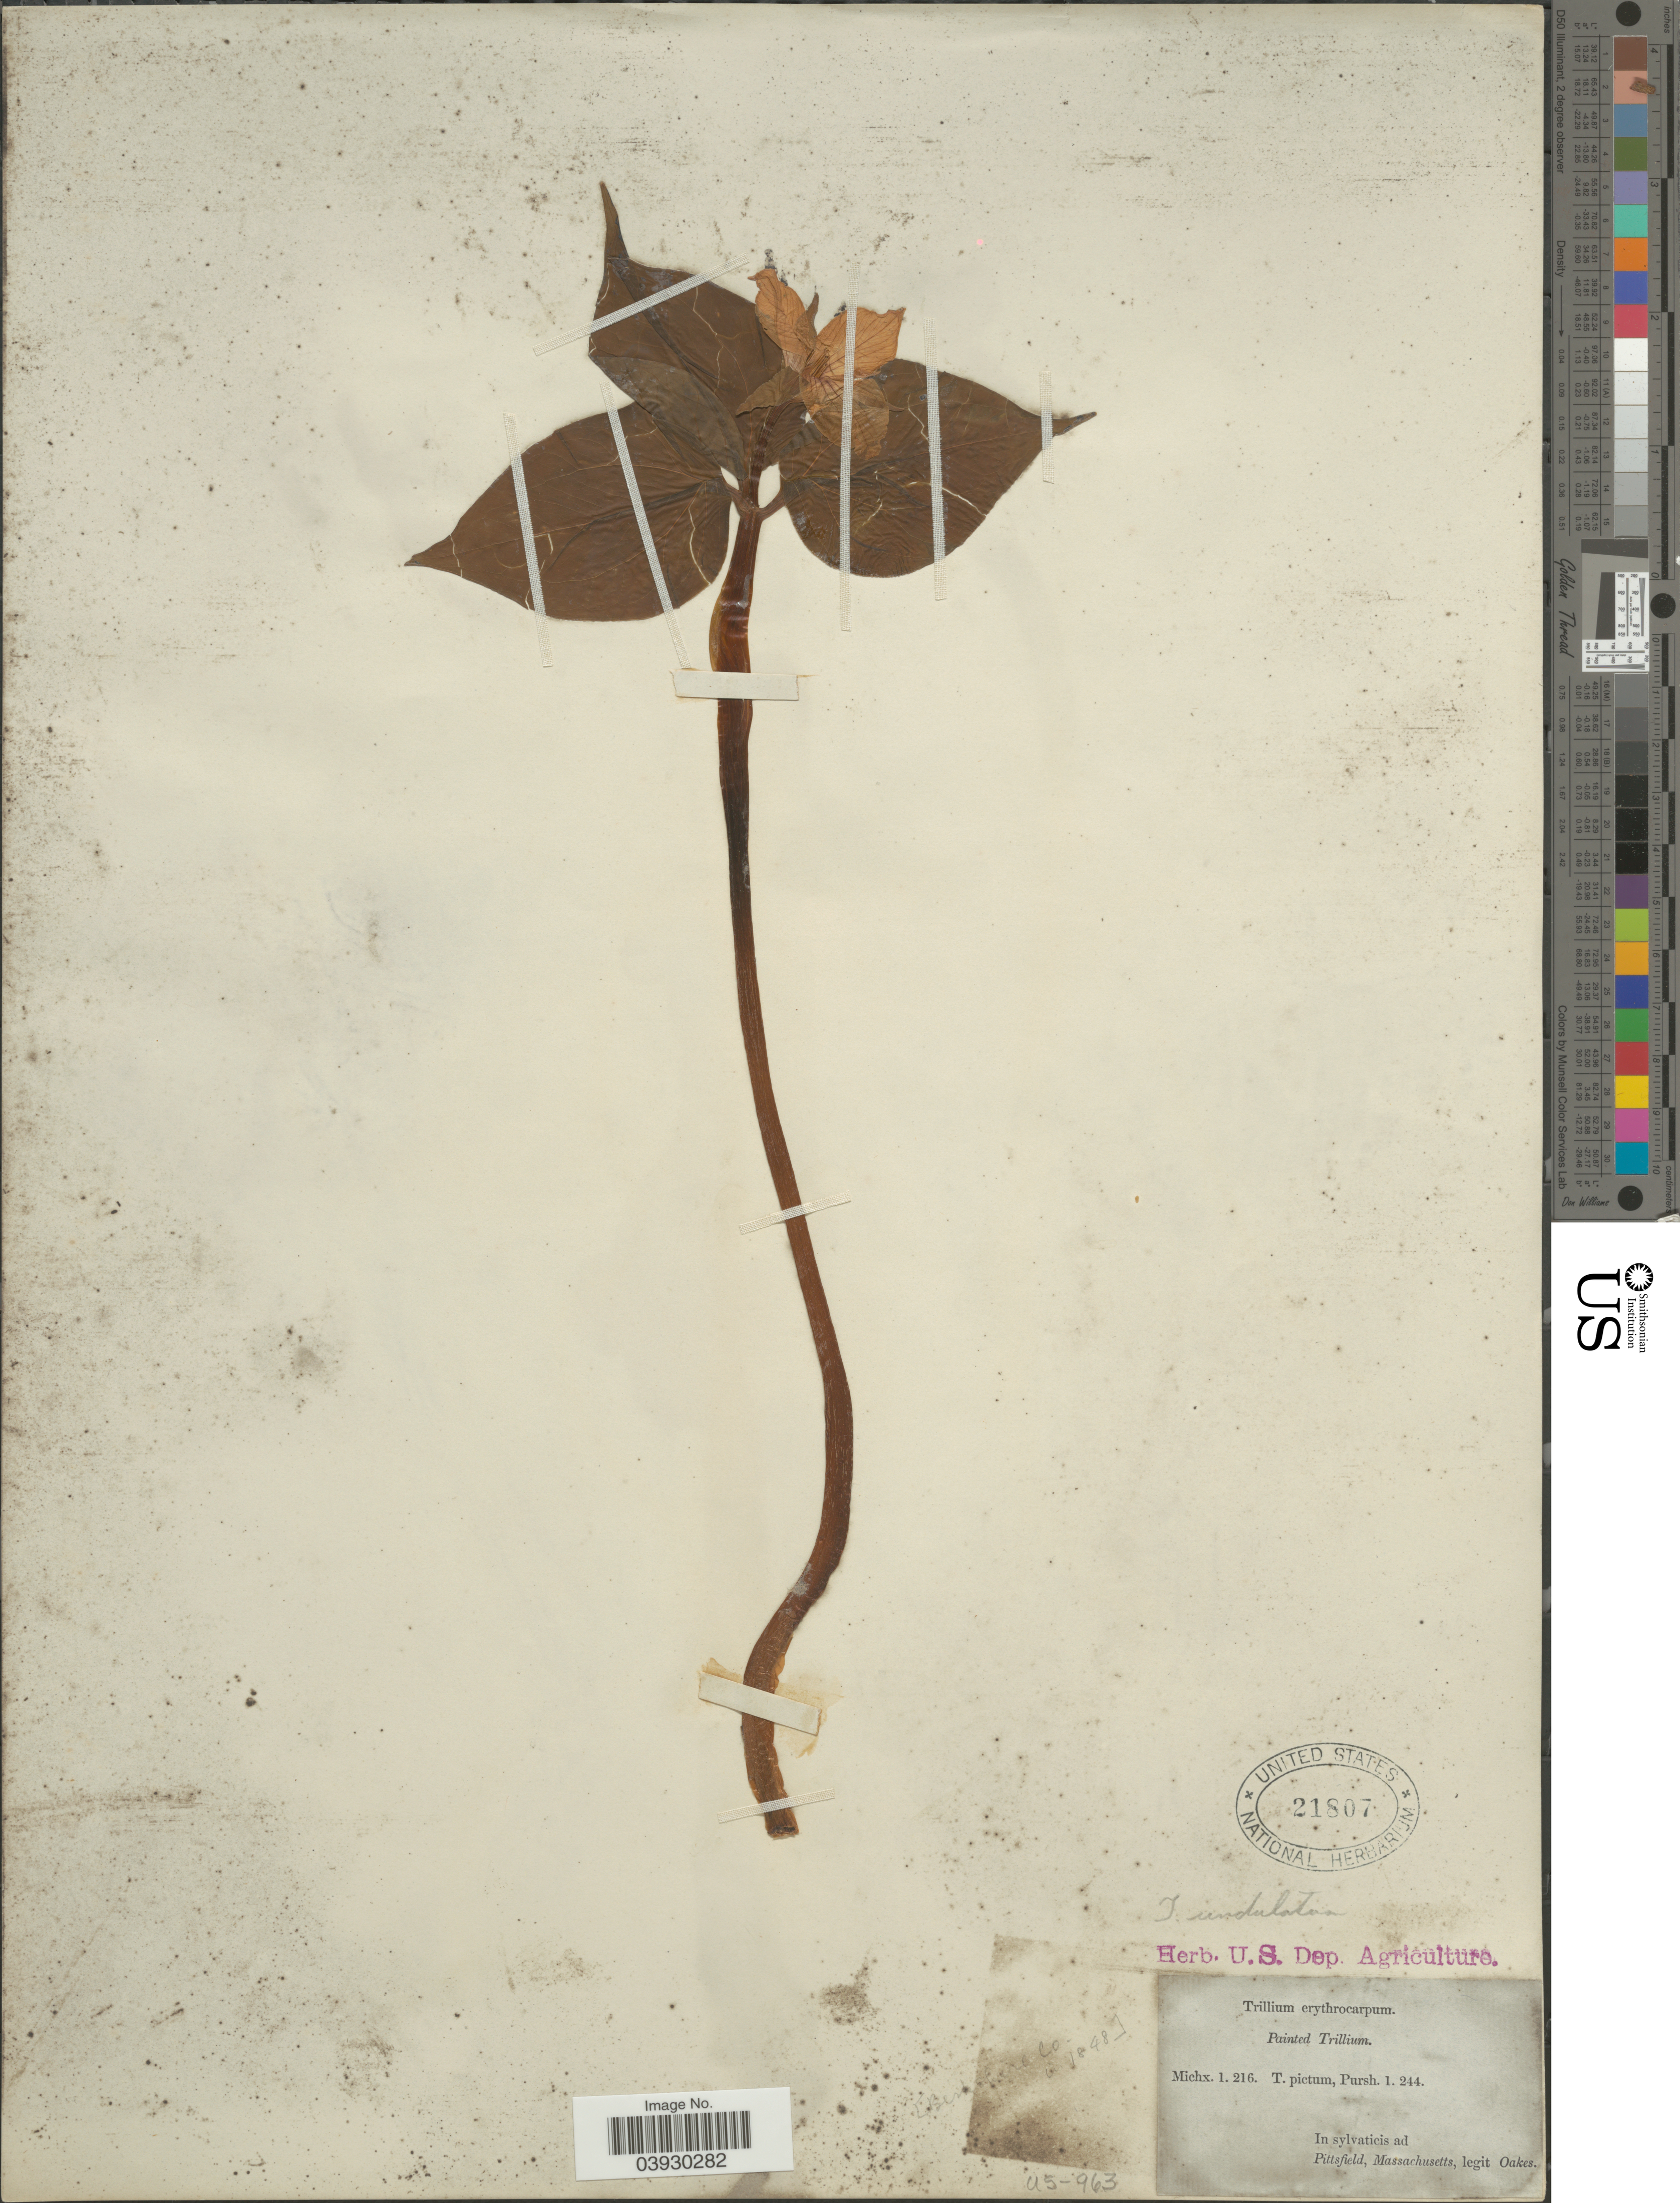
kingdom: Plantae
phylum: Tracheophyta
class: Liliopsida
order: Liliales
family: Melanthiaceae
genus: Trillium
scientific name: Trillium undulatum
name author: Willd.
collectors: -. Oakes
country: United States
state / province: Massachusetts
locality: In sylvaticis ad Pittsfield. Berkshire Co.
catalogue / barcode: US 21807